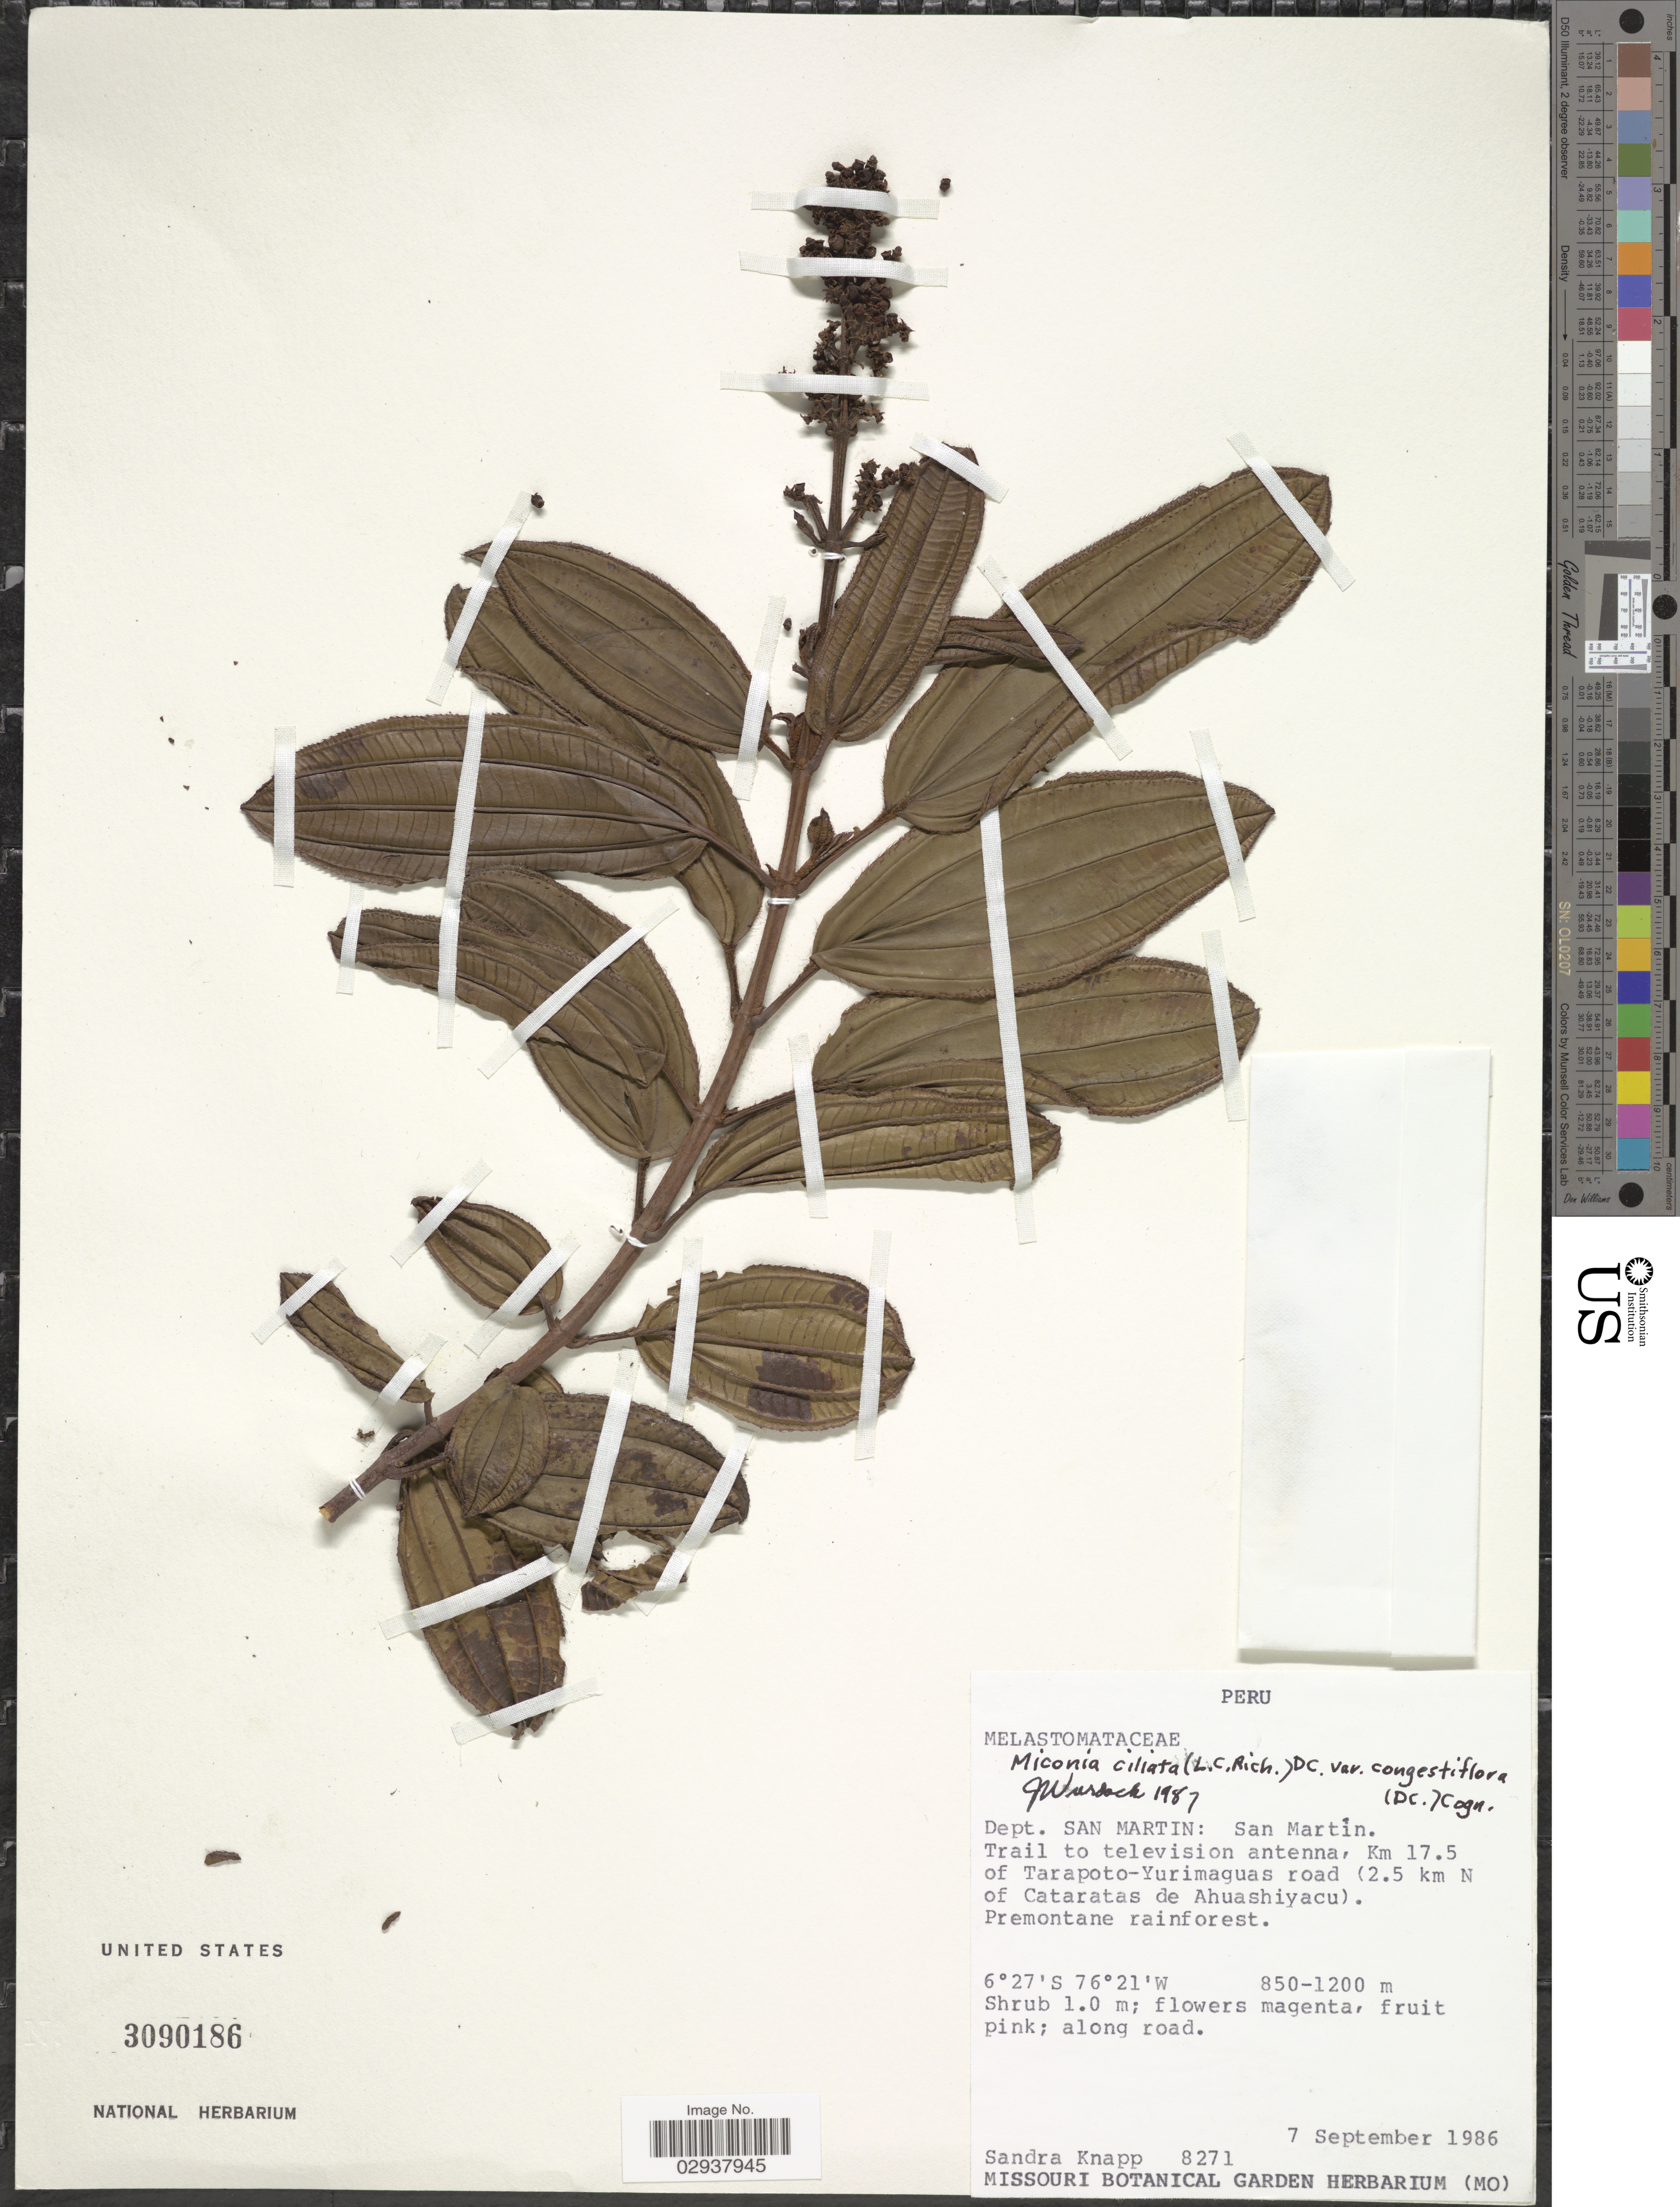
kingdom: Plantae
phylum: Tracheophyta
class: Magnoliopsida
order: Myrtales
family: Melastomataceae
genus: Miconia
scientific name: Miconia ciliata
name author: (Rich.) DC.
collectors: S. Knapp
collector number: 8271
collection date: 1986-09-07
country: Peru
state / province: San Martín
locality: Dept. San Martin: San Martin. Trail to television antenna, Km 17.5 of Tarapoto-Yurimaguas road (2.5 km N of Cataratas de Ahuashiyacu).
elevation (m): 850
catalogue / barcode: US 3090186